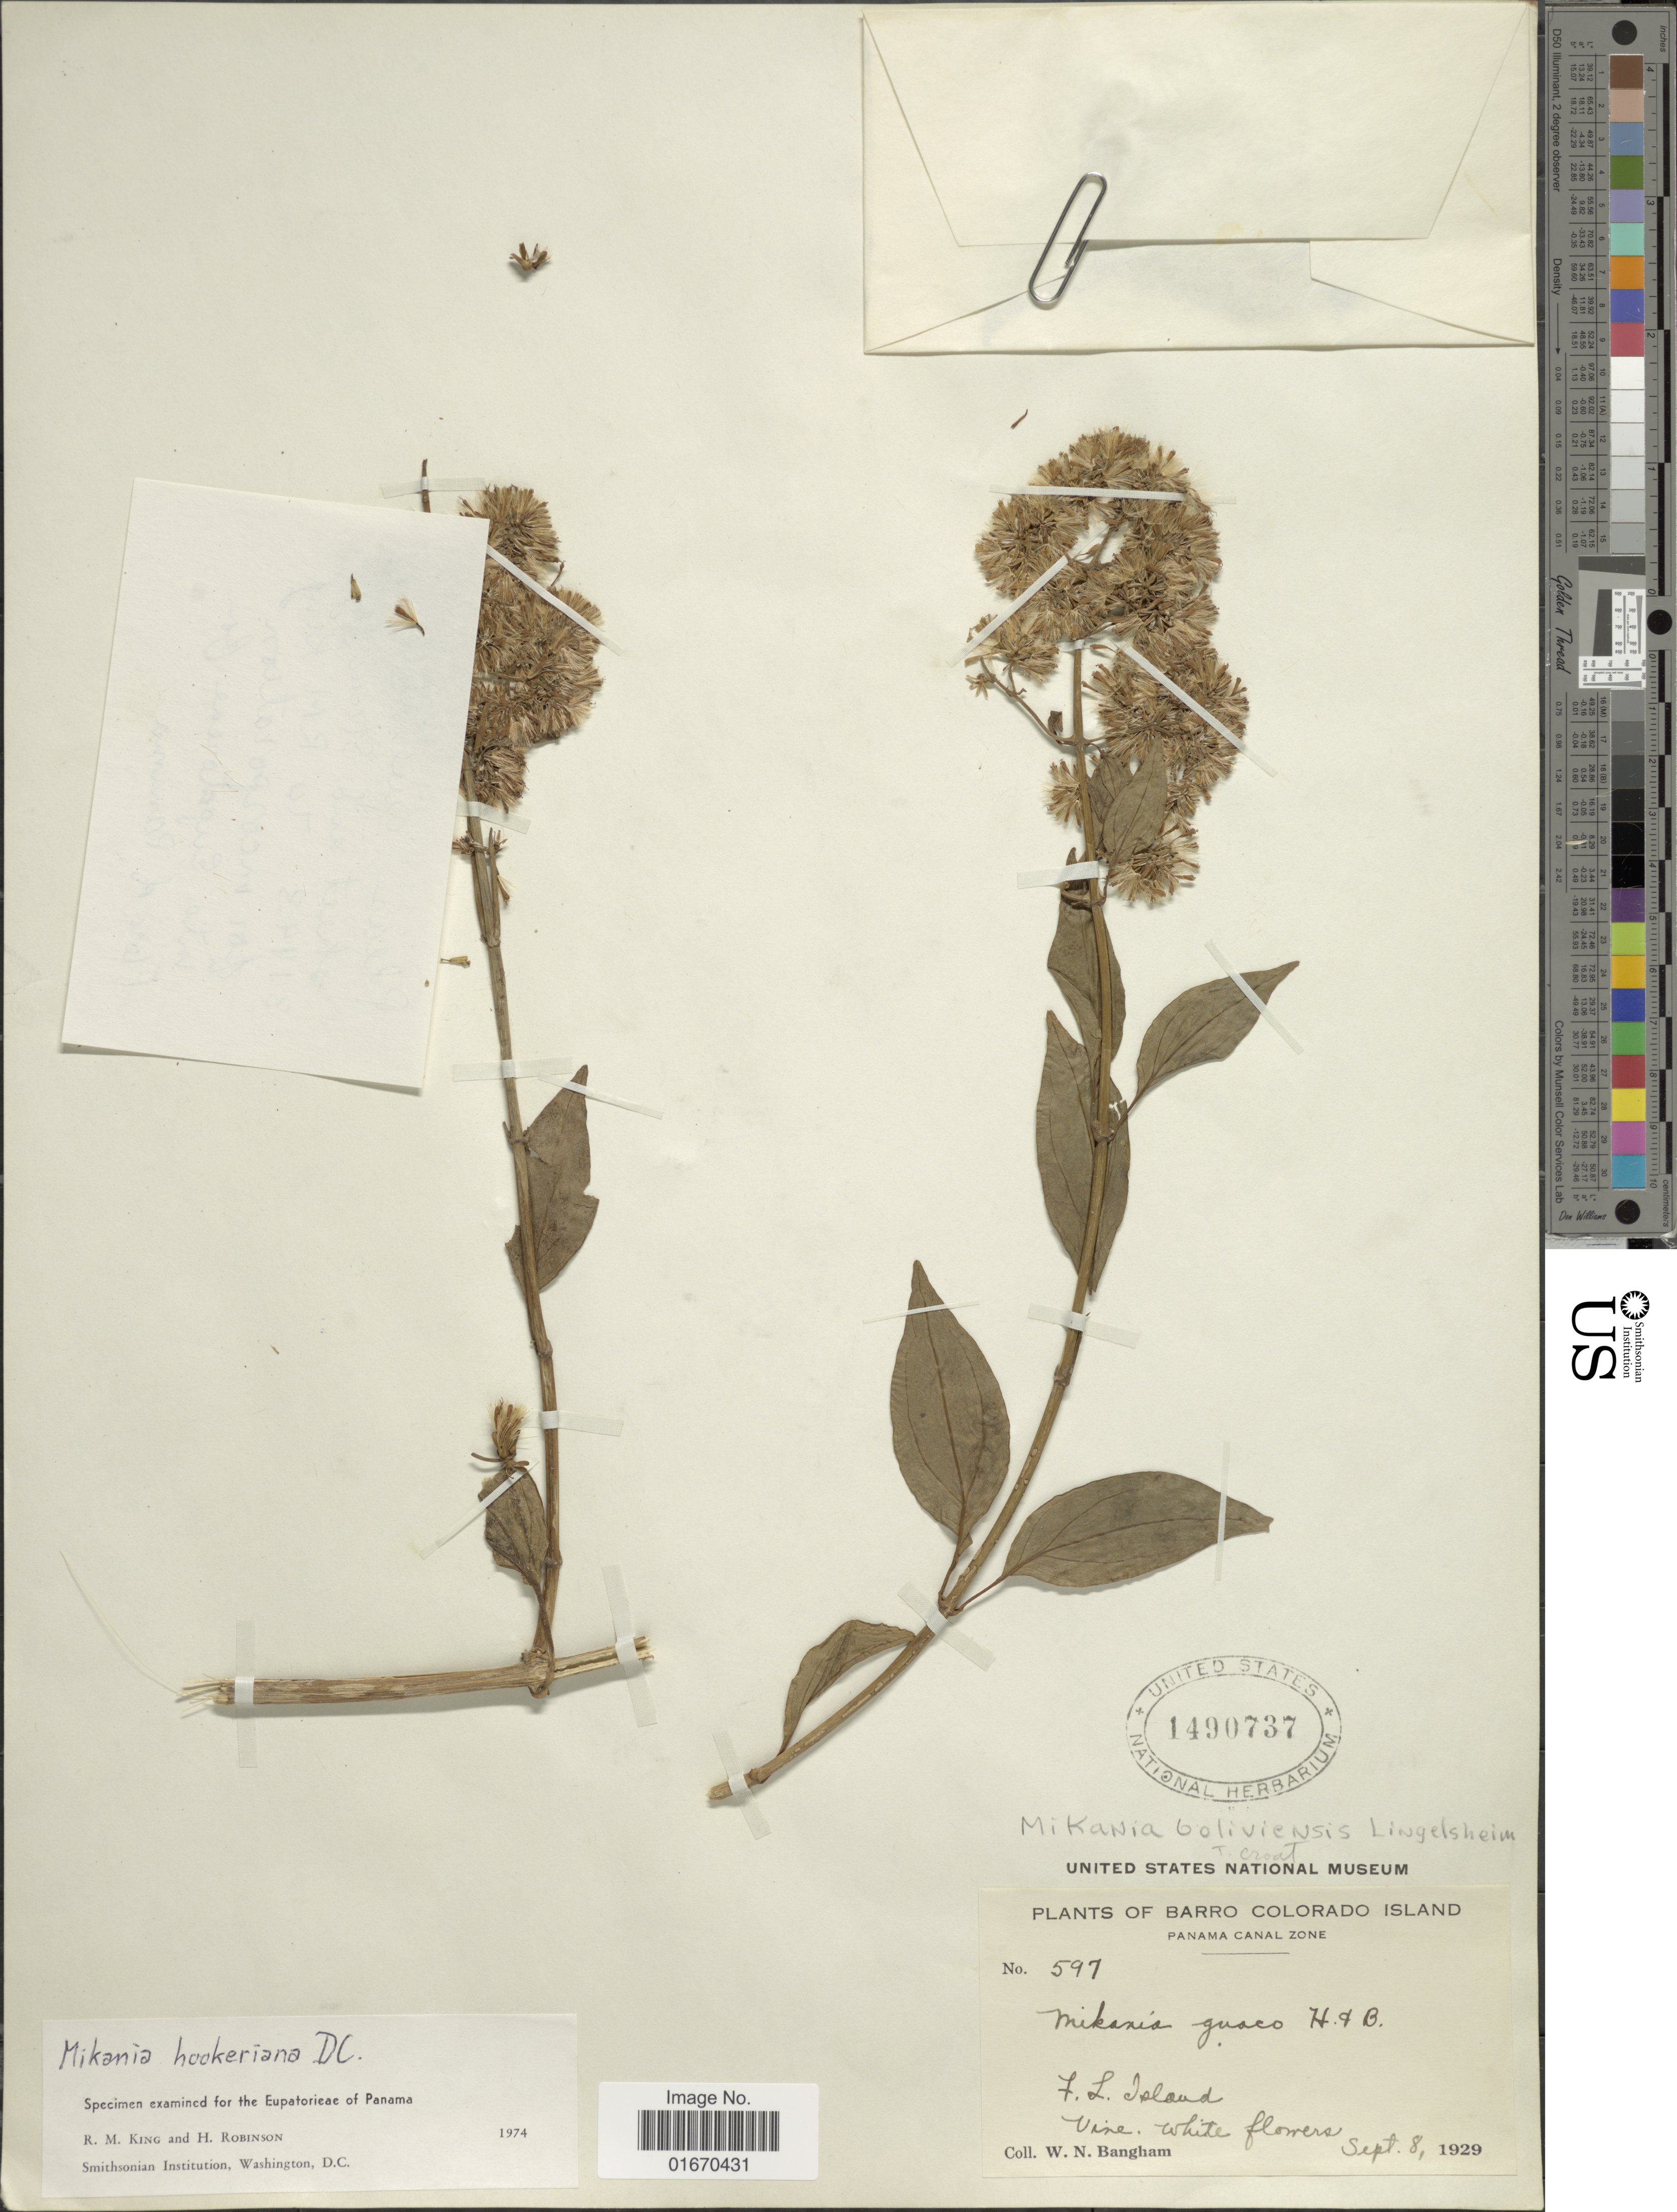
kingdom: Plantae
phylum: Tracheophyta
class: Magnoliopsida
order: Asterales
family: Asteraceae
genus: Mikania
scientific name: Mikania hookeriana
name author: DC.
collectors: W. Bangham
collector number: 597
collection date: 1929-09-08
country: Panama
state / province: Panamá Oeste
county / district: Canal Zone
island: Barro Colorado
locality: Barro Colorado Island, Panama Canal Zone, F. L. Island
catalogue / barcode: US 1490737